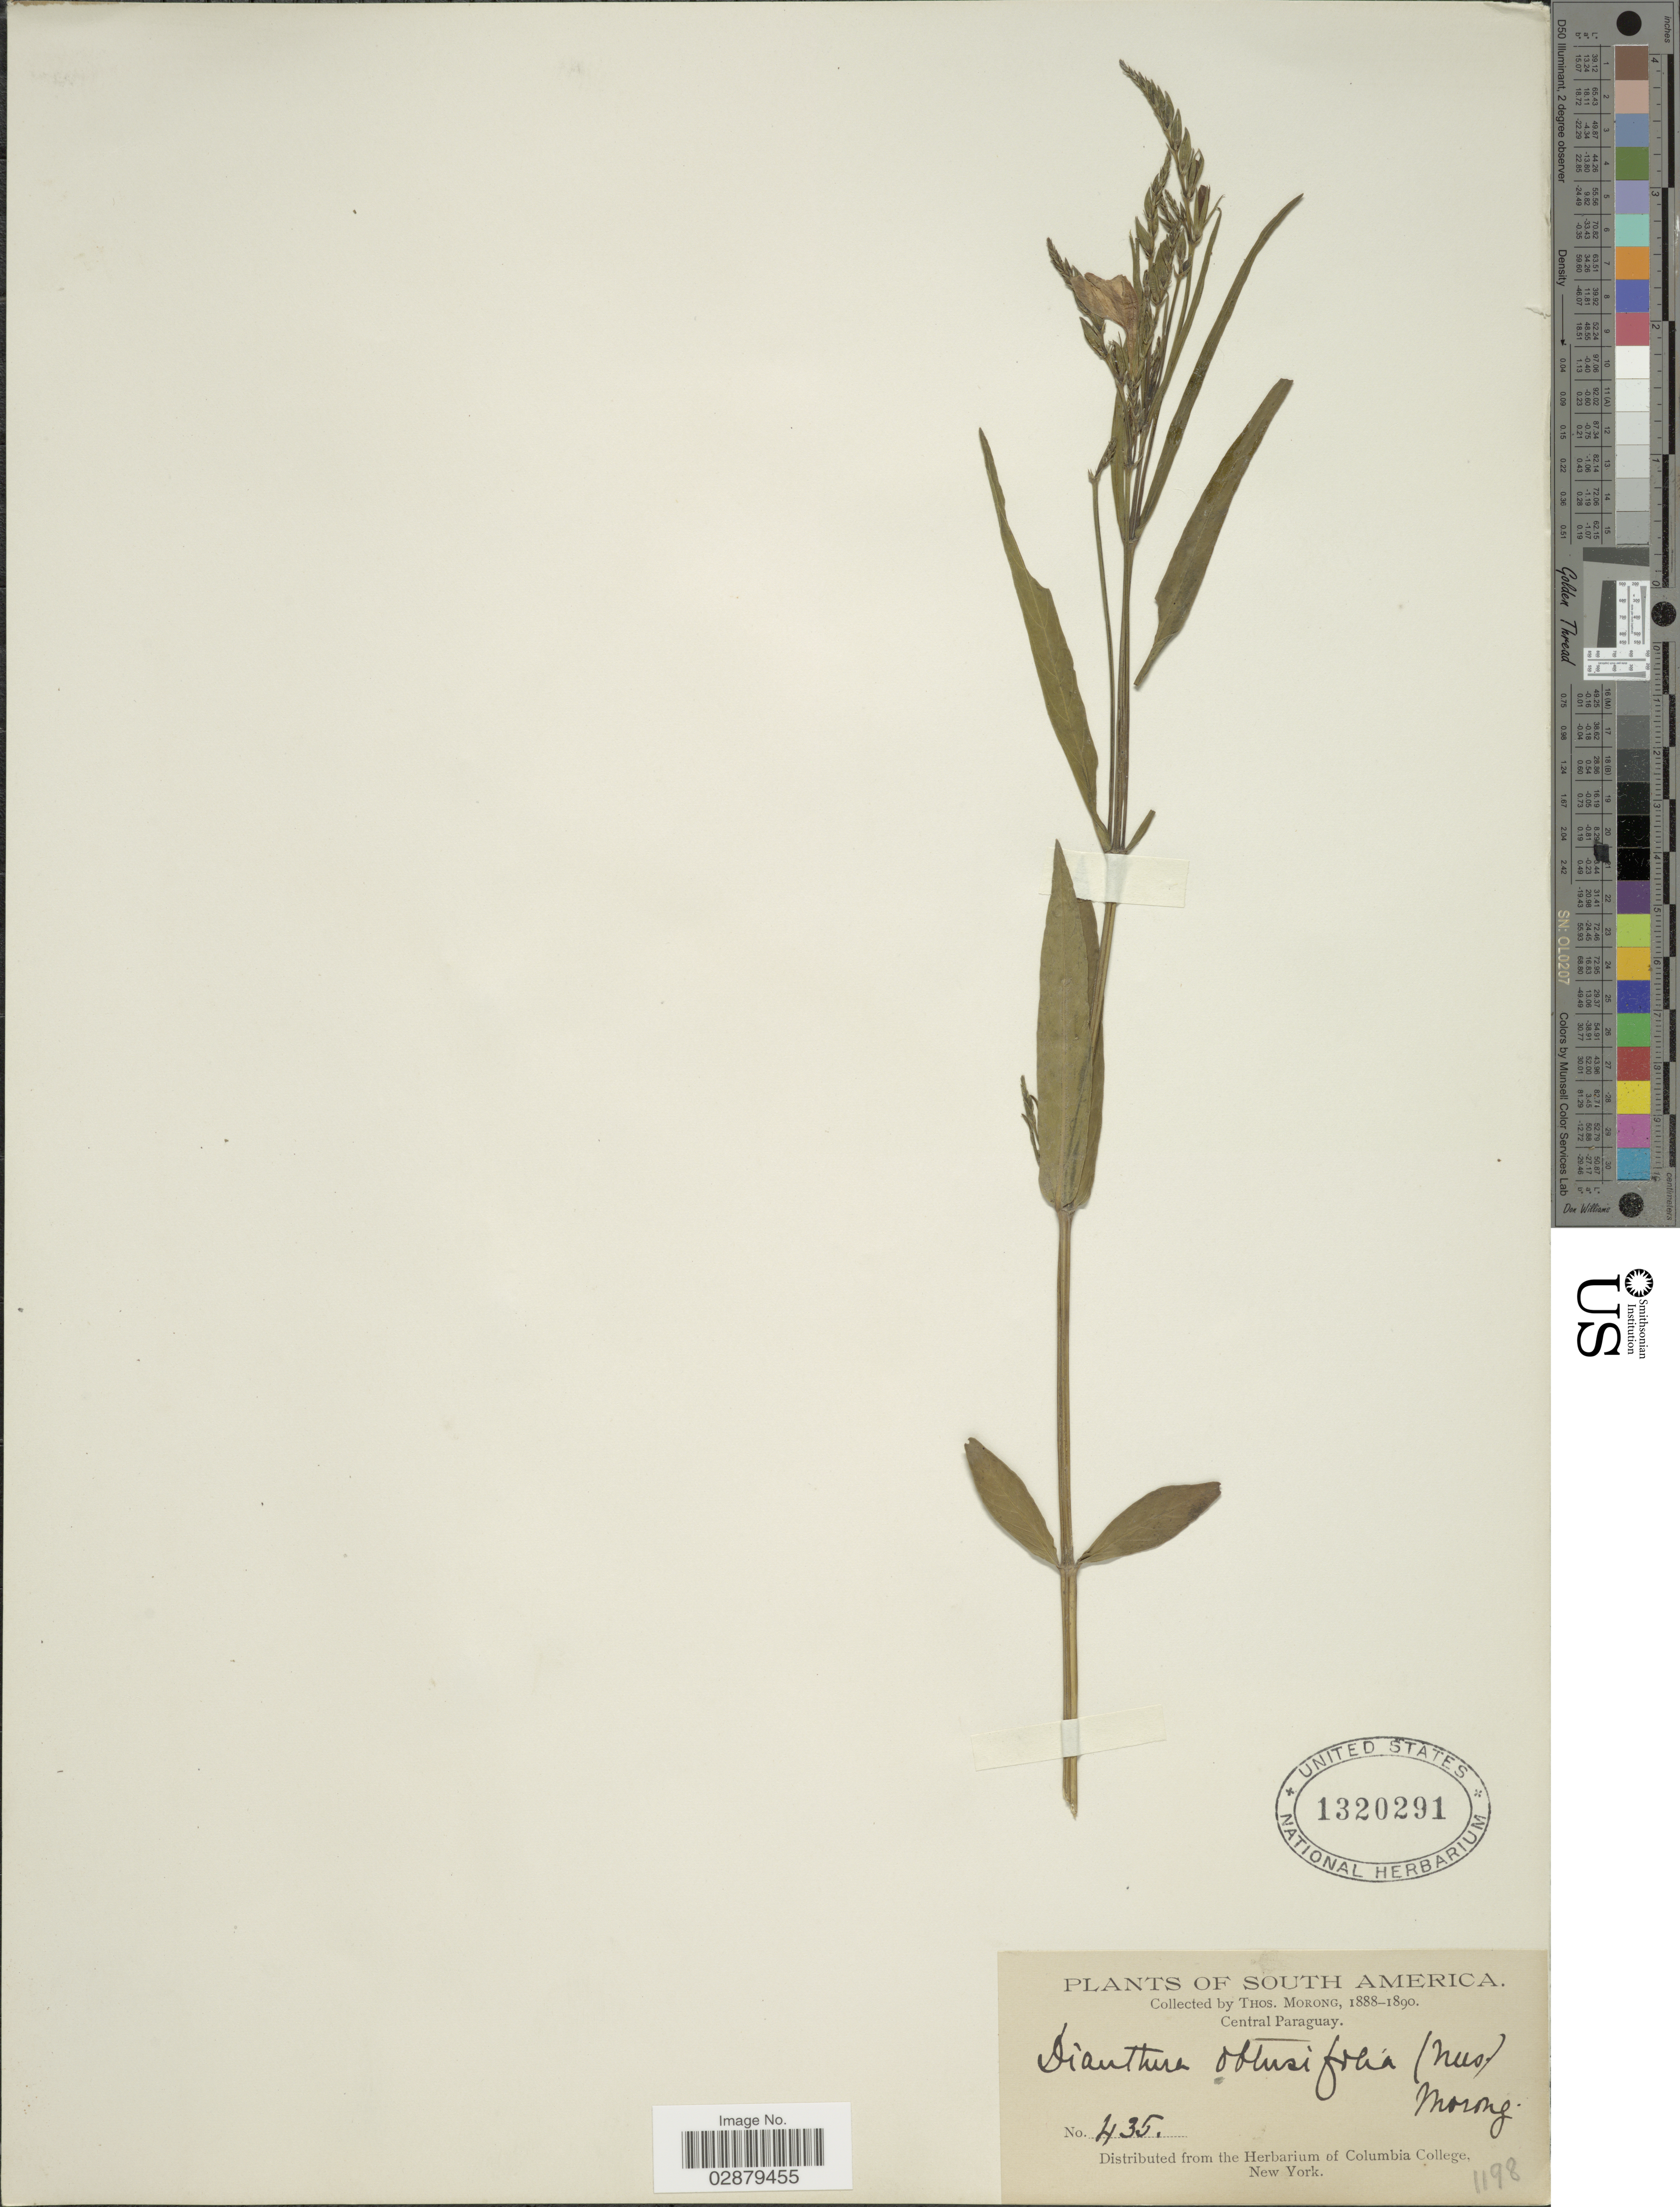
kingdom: Plantae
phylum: Tracheophyta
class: Magnoliopsida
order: Lamiales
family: Acanthaceae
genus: Justicia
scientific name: Justicia laevilinguis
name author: (Nees) Lindau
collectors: ex herb. T. Morong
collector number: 435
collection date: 1888/1890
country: Paraguay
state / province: Central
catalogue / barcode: US 1320291